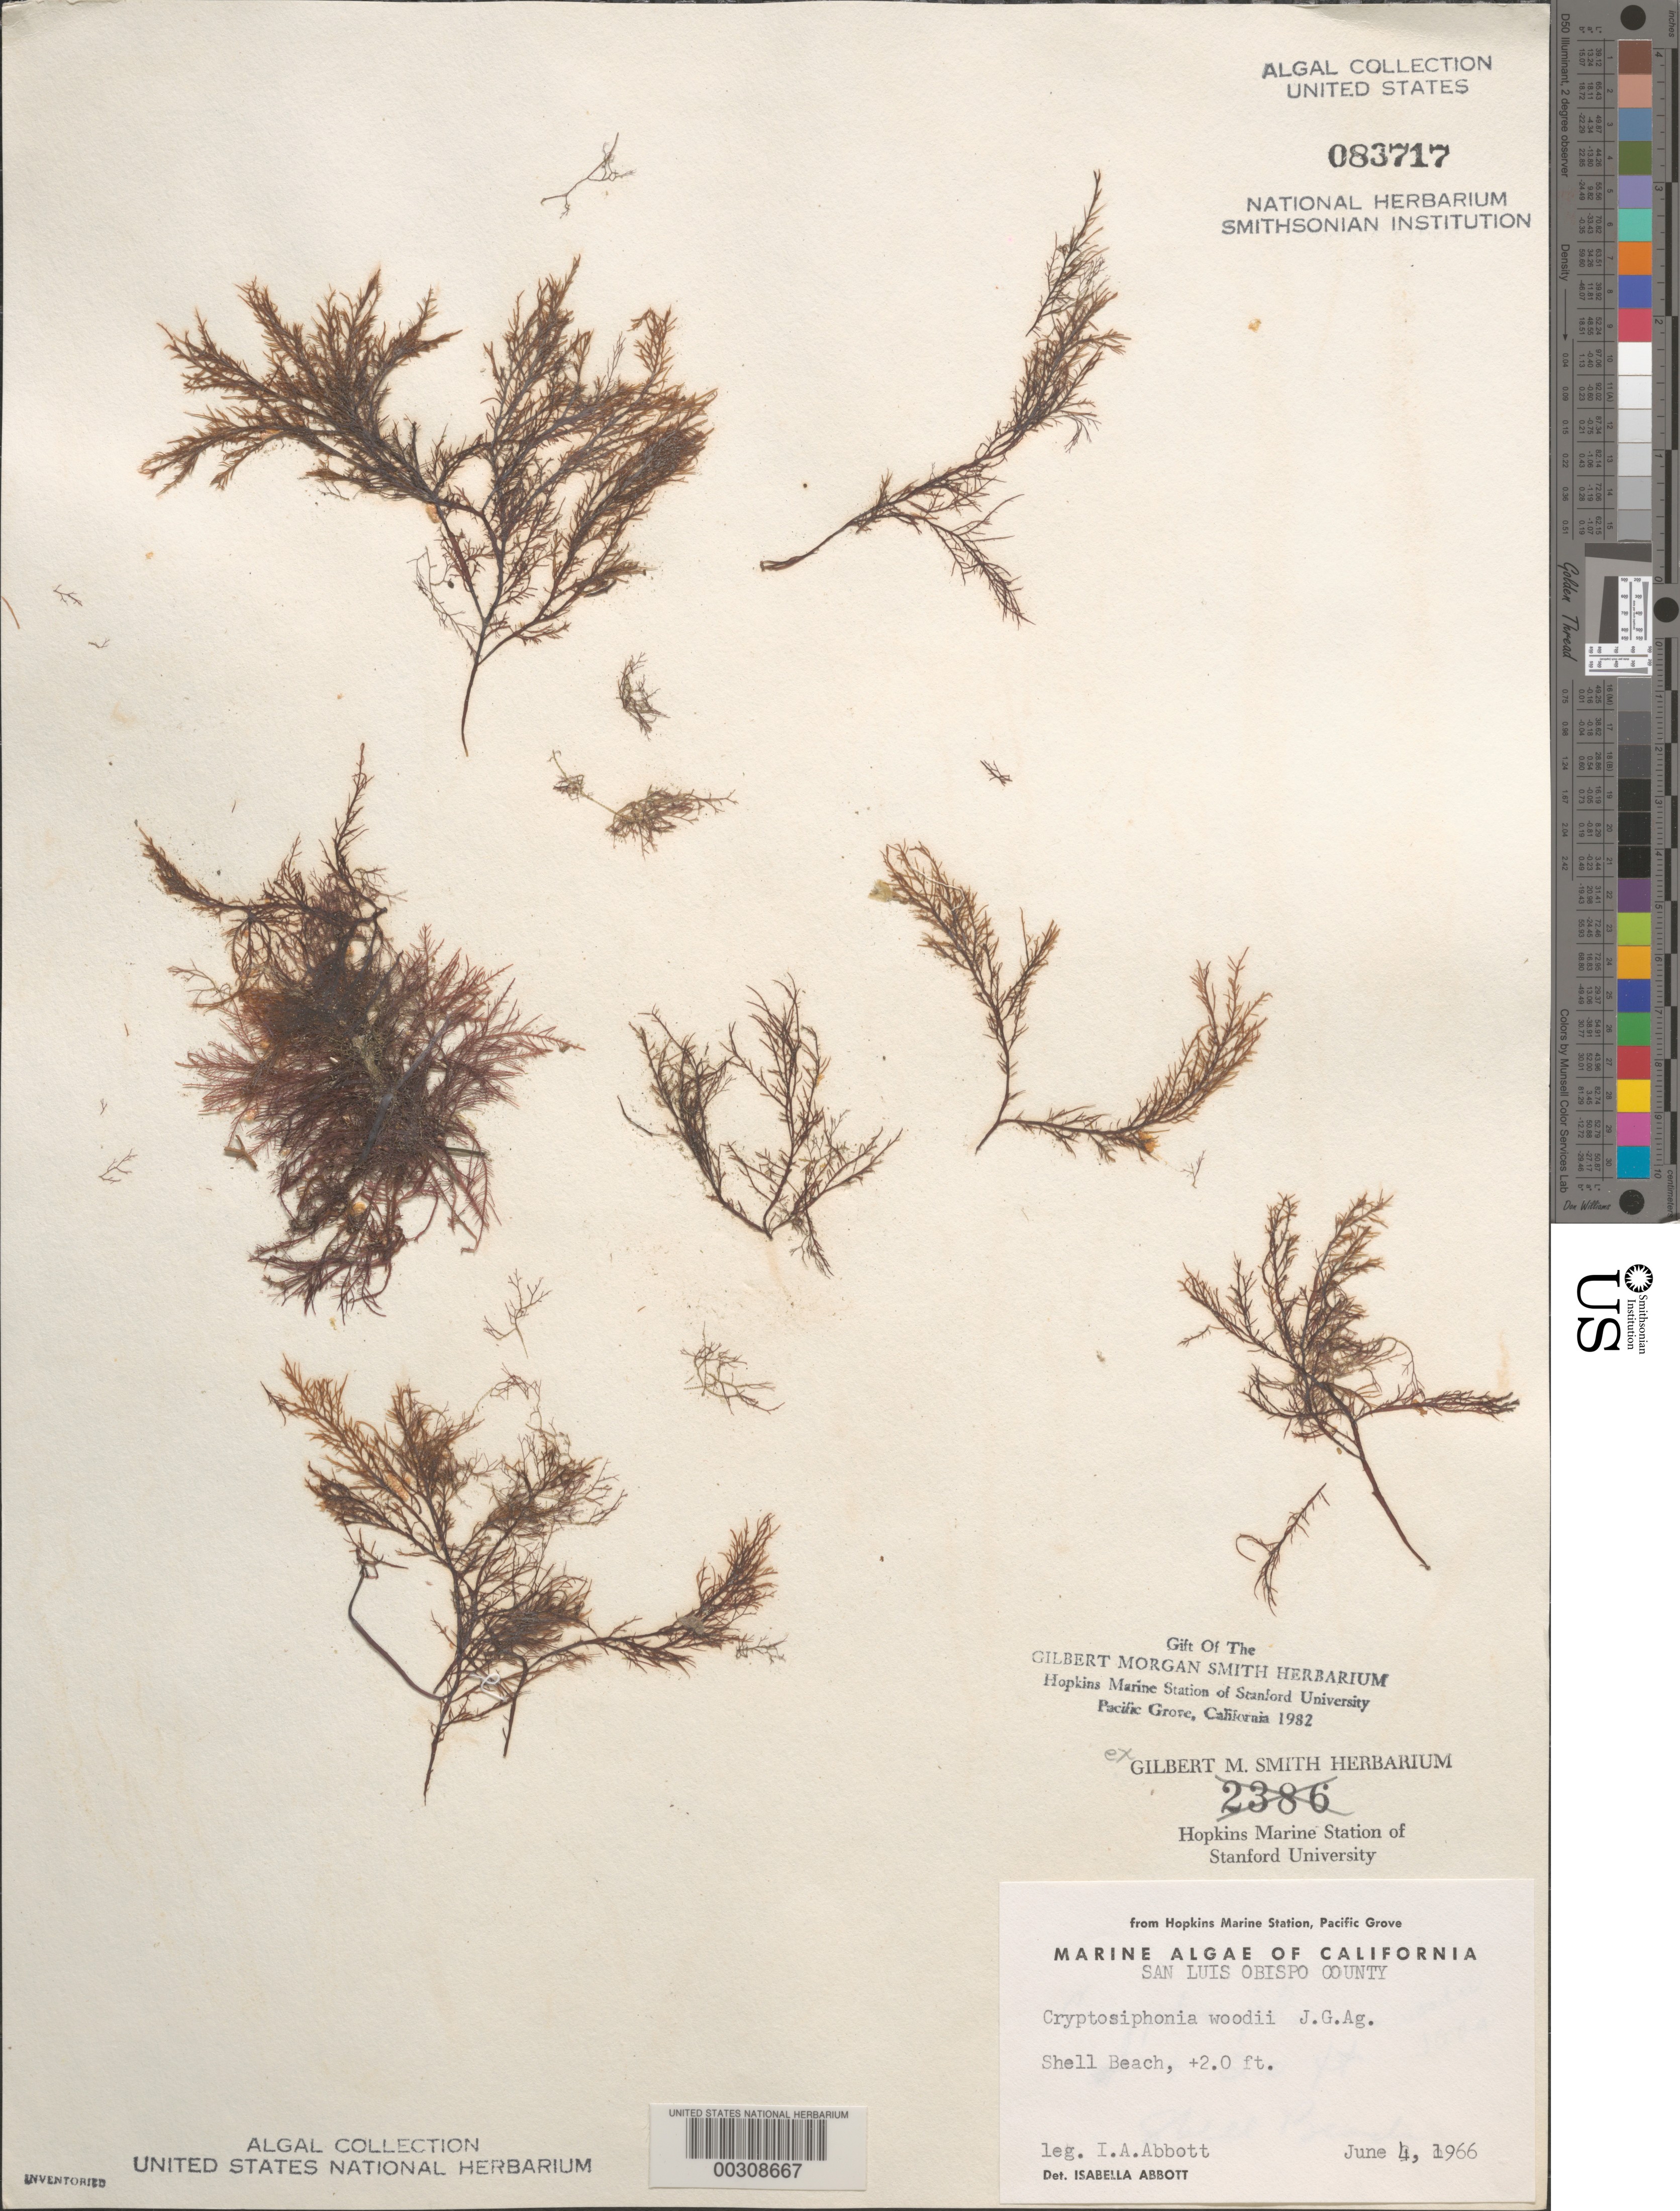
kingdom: Plantae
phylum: Rhodophyta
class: Florideophyceae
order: Gigartinales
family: Dumontiaceae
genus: Cryptosiphonia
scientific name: Cryptosiphonia woodii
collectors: I. A. Abbott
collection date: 1966-06-04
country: United States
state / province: California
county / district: San Luis Obispo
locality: San Luis Obispo County. Shell Beach.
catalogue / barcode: US 83717